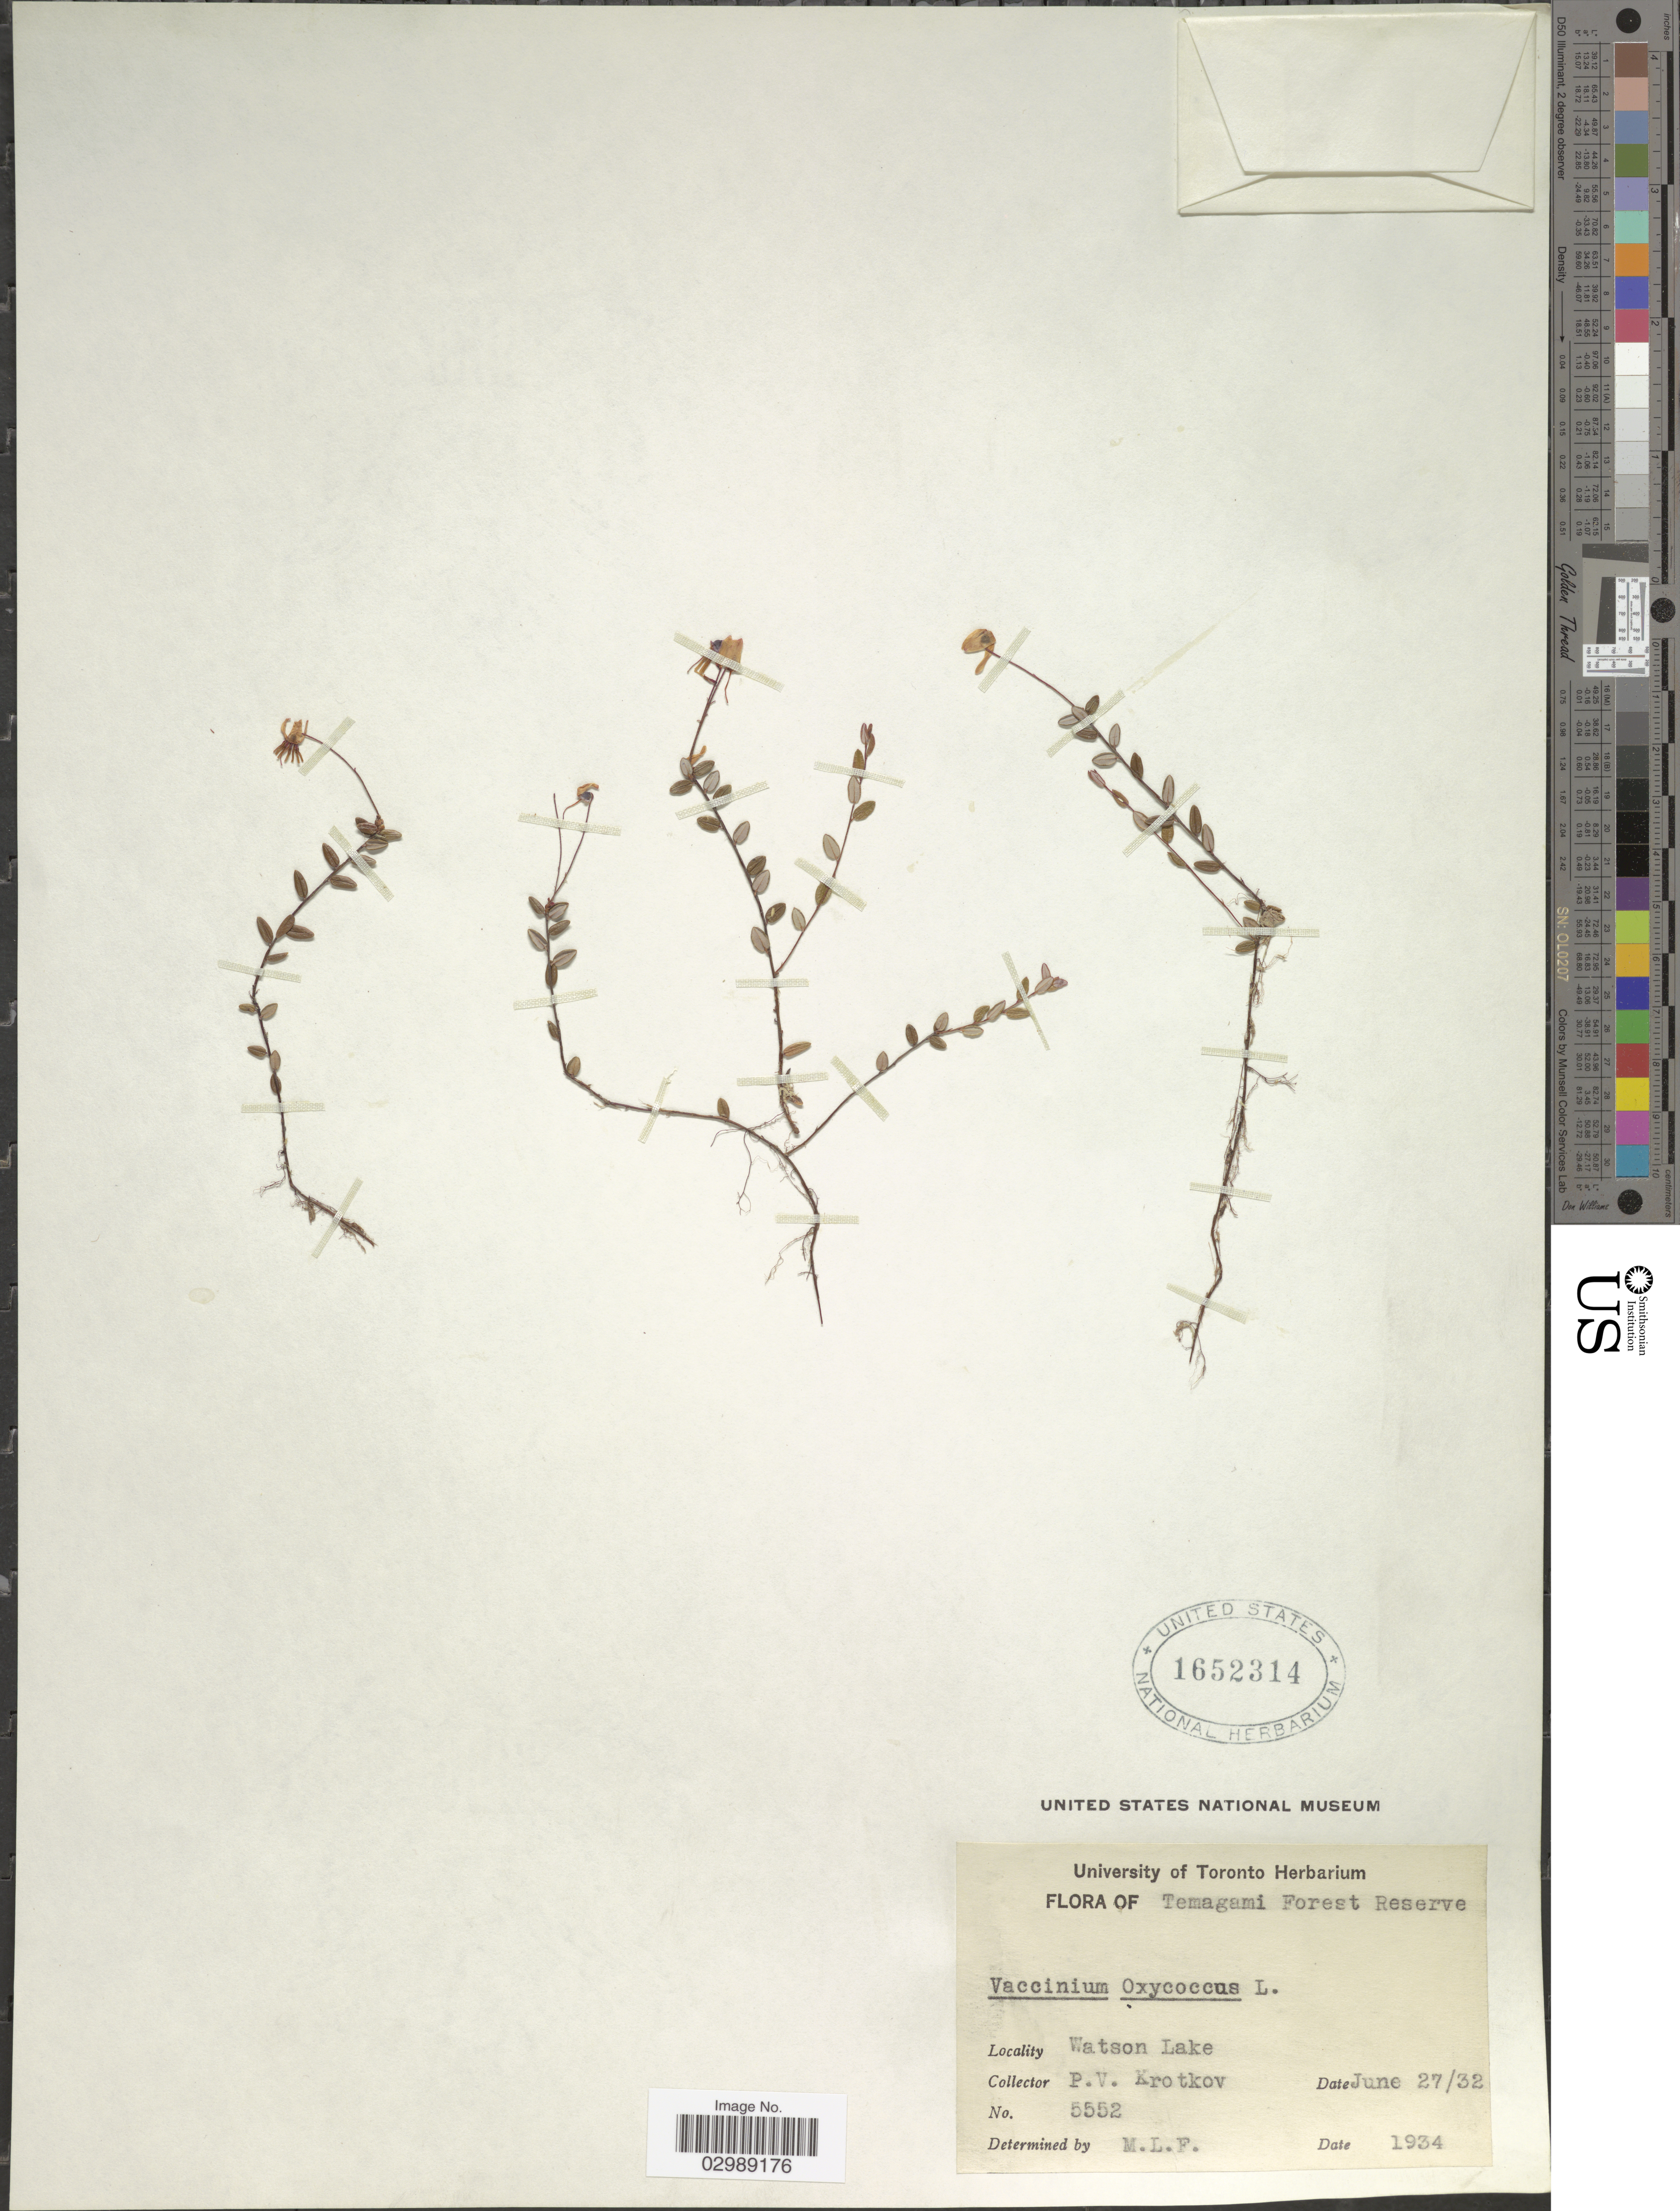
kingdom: Plantae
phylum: Tracheophyta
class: Magnoliopsida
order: Ericales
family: Ericaceae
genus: Vaccinium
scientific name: Vaccinium oxycoccos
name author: L.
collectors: P. V. Krotkov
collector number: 5552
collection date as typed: Transcribed d/m/y: 27/6/32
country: Canada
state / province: Ontario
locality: Temagami Forest Reserve. Watson lake.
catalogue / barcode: US 1652314